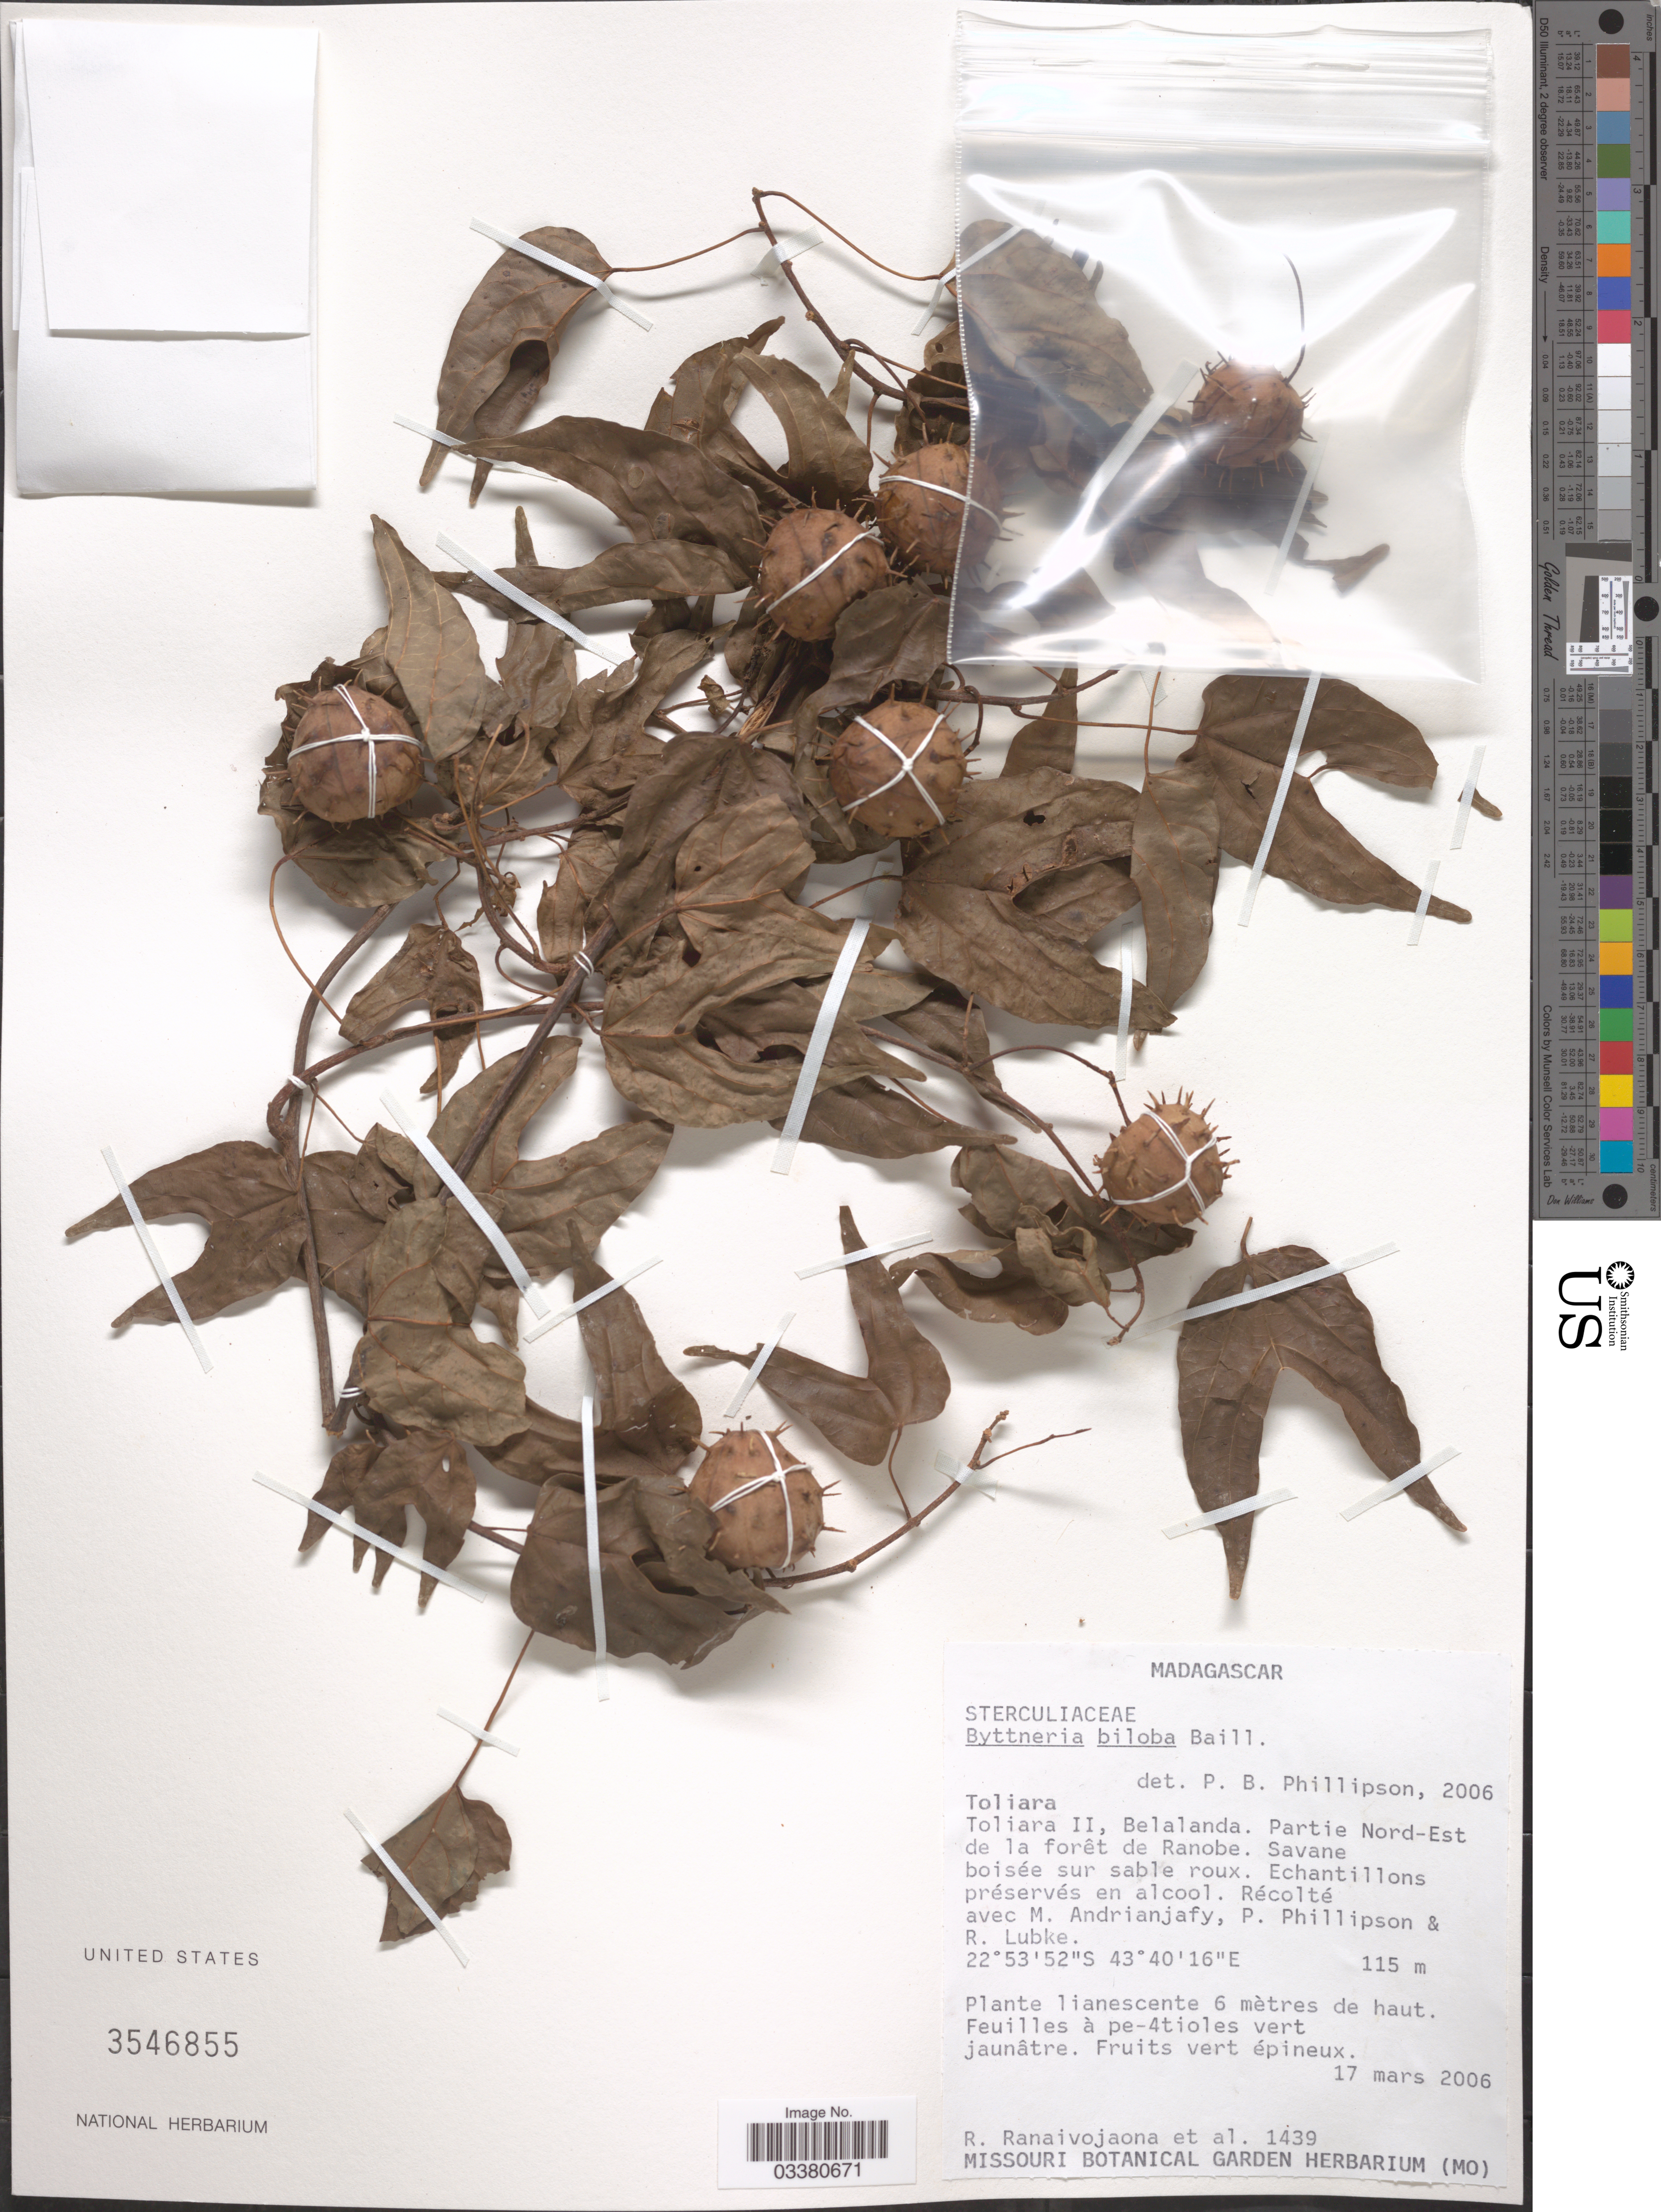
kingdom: Plantae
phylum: Tracheophyta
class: Magnoliopsida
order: Malvales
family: Malvaceae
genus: Byttneria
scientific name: Byttneria biloba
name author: Baill.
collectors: R. Ranaivojaona, M. Andrianjafy, P. B. Phillipson & R. Lubke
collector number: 1439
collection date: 2006-03-17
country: Madagascar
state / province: Atsimo-Andrefana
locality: Toliara II, Belalanda. Partie Nord-Est de la forêt de Ranobe.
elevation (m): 115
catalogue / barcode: US 3546855